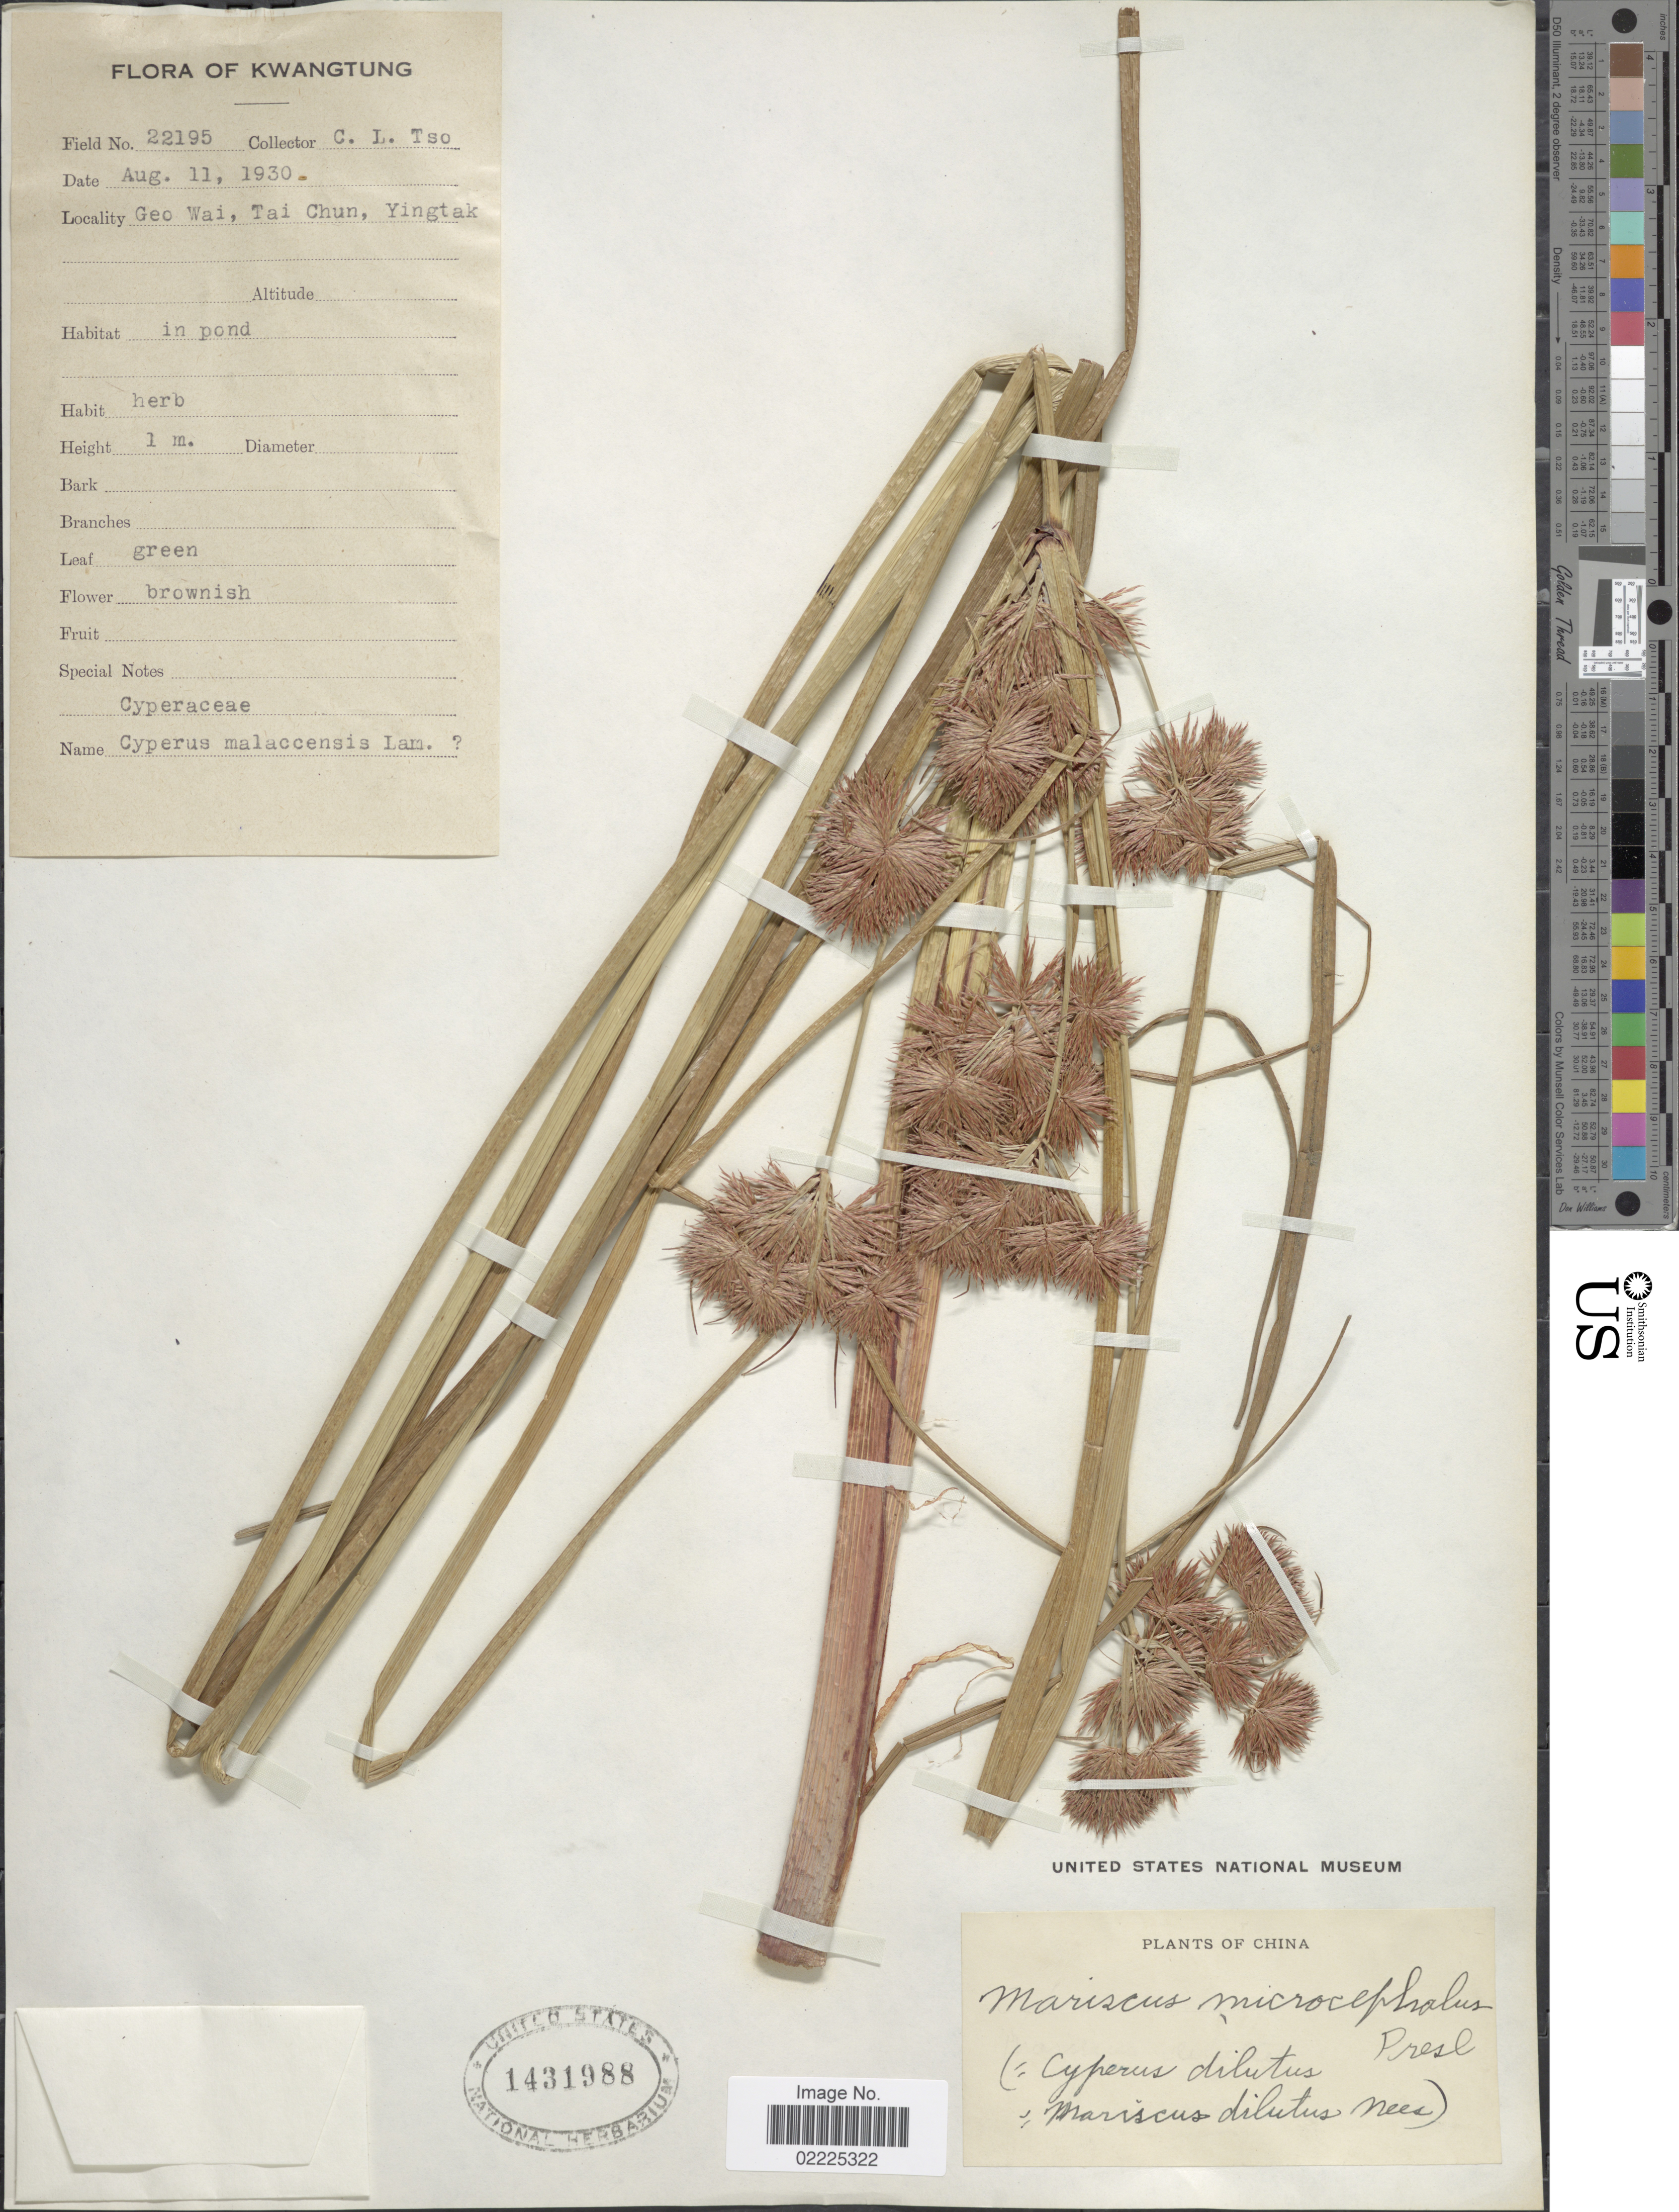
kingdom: Plantae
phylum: Tracheophyta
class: Liliopsida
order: Poales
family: Cyperaceae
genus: Cyperus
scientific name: Cyperus compactus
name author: Retz.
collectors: C. Tso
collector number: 22195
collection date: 1930-08-11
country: China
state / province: Guangdong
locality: Kwangtung, Geo Wai, Tai Chun, Yingtak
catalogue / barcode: US 1431988